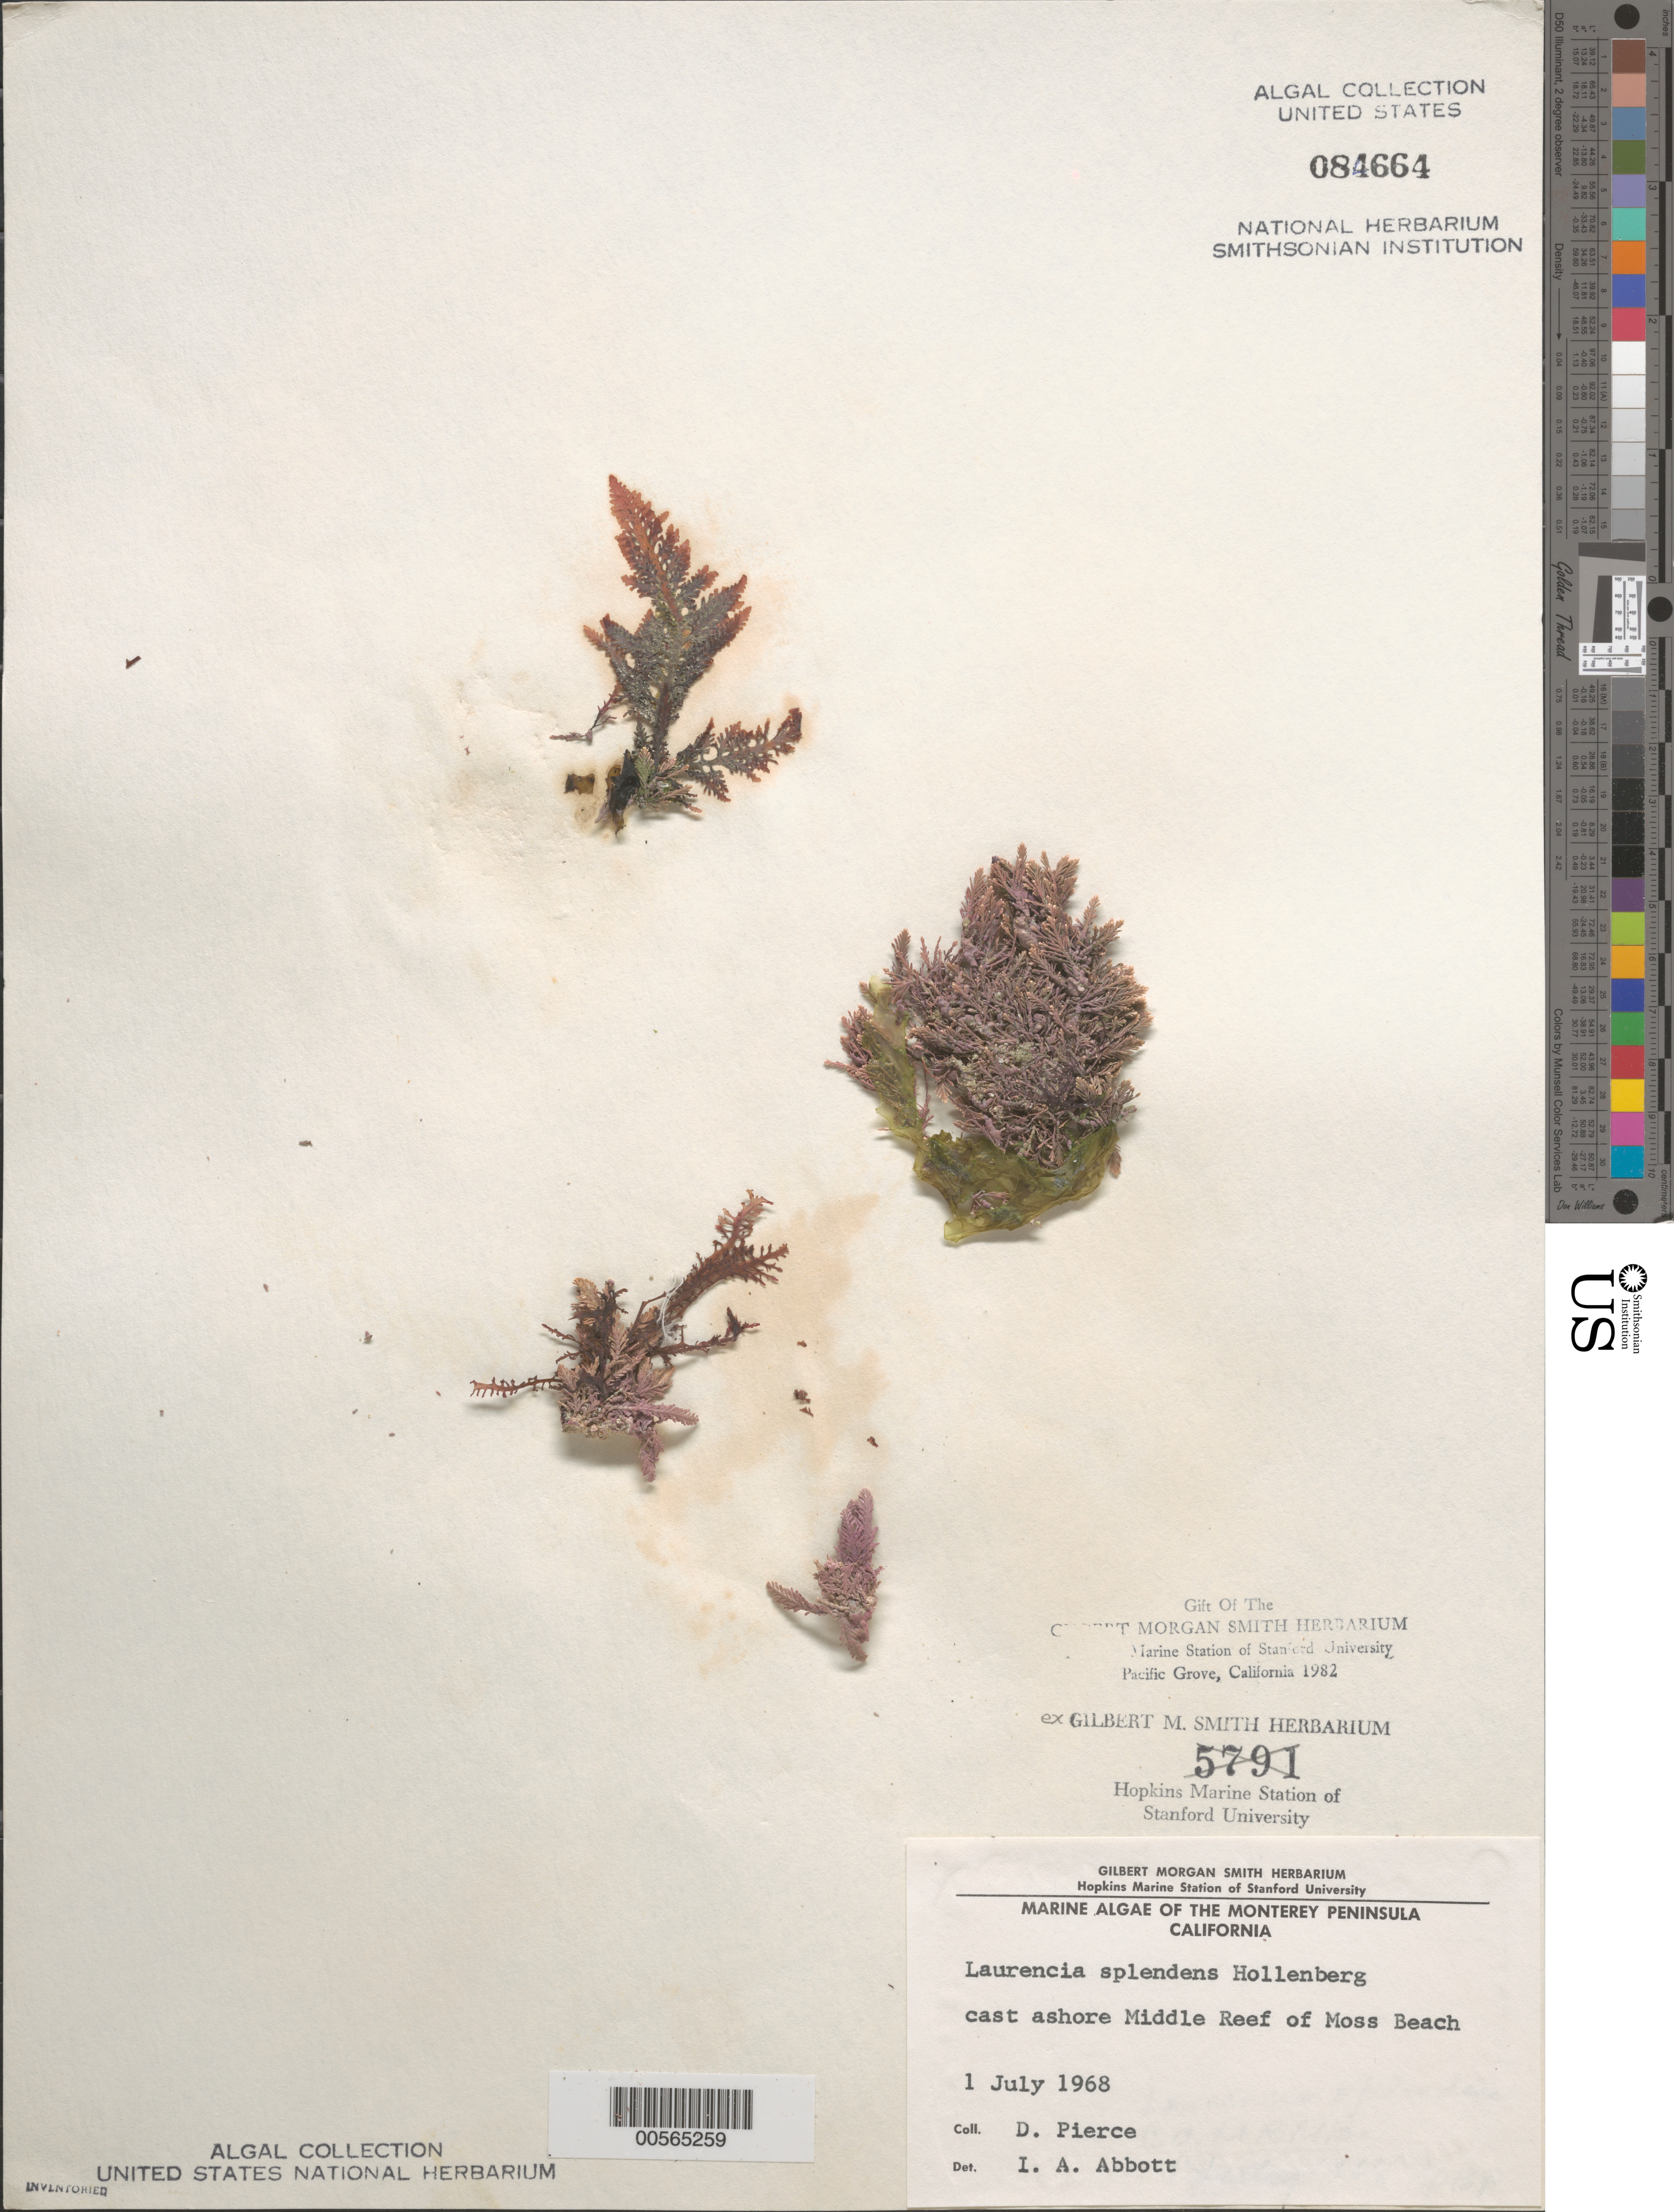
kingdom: Plantae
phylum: Rhodophyta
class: Florideophyceae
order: Ceramiales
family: Rhodomelaceae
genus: Osmundea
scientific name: Osmundea splendens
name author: (Hollenb.) K.W. Nam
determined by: Algae name updating Project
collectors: D. Pierce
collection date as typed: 01 Jul 1968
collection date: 1968-07-01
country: United States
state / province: California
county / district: Monterey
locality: Middle Reef of Moss Beach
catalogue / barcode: US 84664